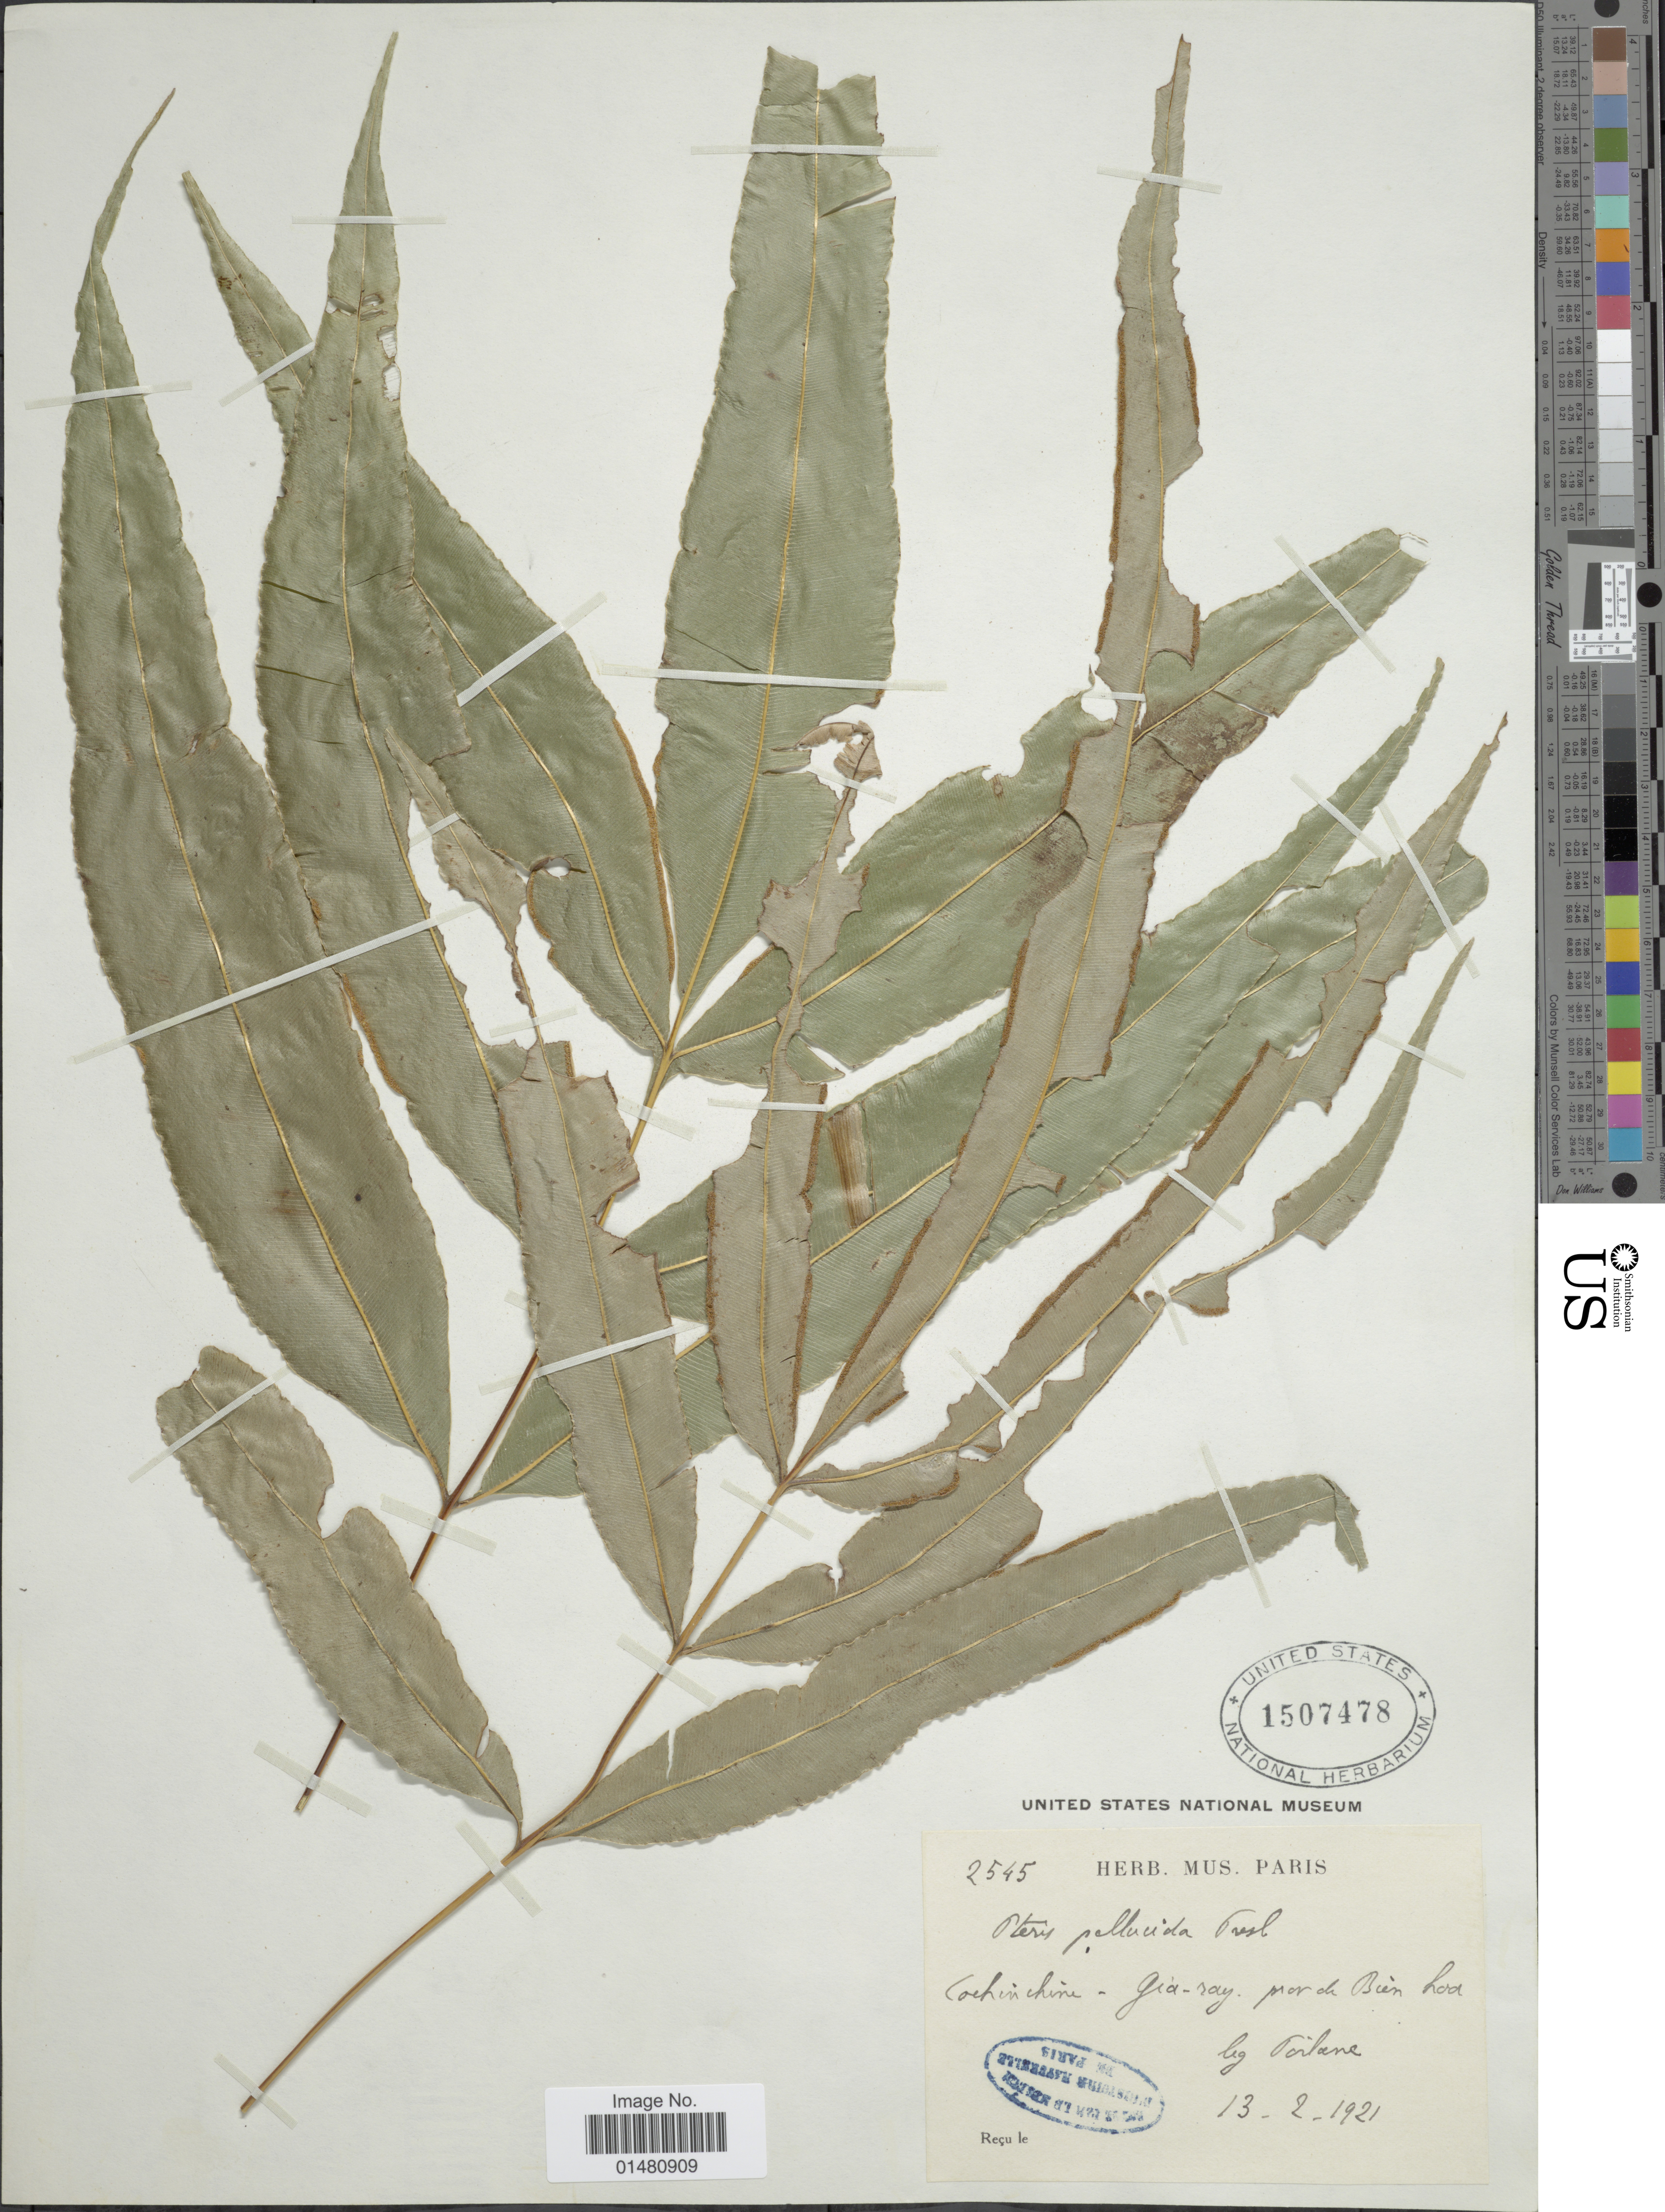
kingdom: Plantae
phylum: Tracheophyta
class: Polypodiopsida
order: Polypodiales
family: Pteridaceae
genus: Pteris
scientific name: Pteris pellucida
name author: C. Presl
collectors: -. Poilane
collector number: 2545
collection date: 1921-02-13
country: Vietnam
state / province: Dong Nai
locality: Cochinechine - gia-ray. prov de Bien Hoa [interpreted]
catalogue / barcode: US 1507478